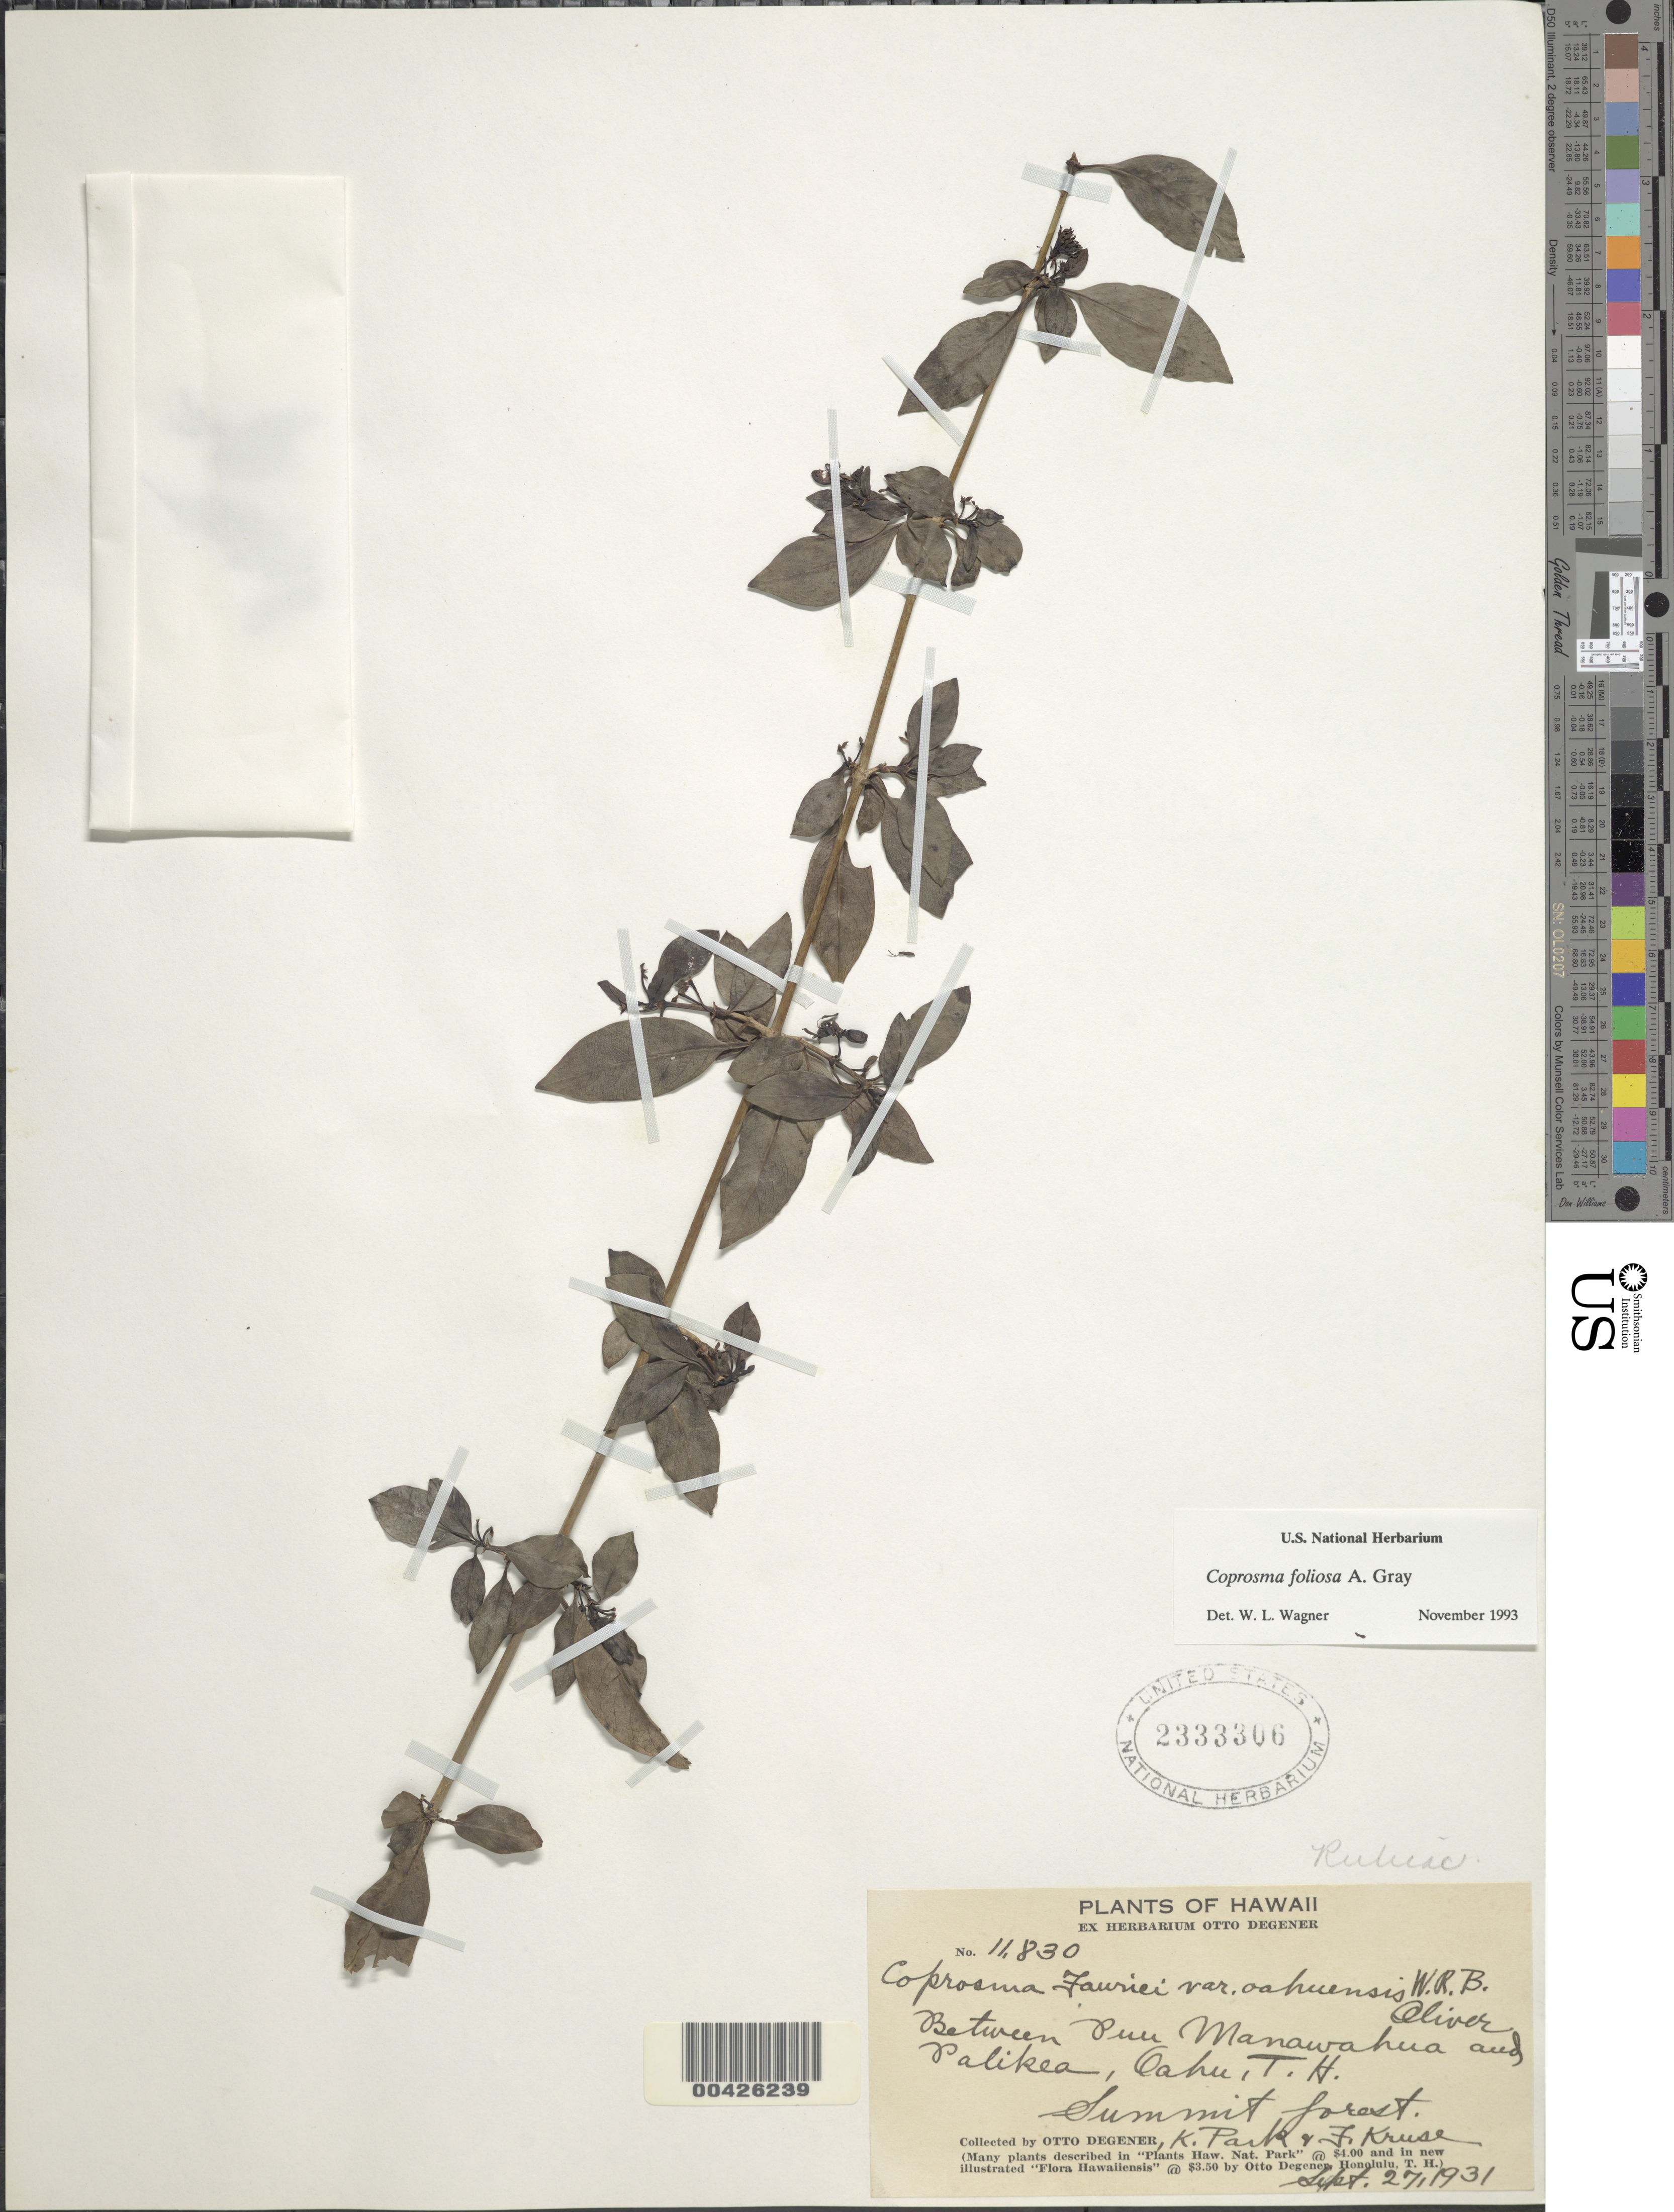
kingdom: Plantae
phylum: Tracheophyta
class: Magnoliopsida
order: Gentianales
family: Rubiaceae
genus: Coprosma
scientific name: Coprosma foliosa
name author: A. Gray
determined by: Wagner, W. L., (BOT), Smithsonian Institution - National Museum of Natural History (UNITED STATES)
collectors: O. Degener, K. Park & F. Kruse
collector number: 11830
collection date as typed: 27 Sep 1931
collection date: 1931-09-27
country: United States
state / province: Hawaii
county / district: Honolulu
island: Oahu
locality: Between Puu Manawahua and Palikea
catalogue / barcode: US 2333306